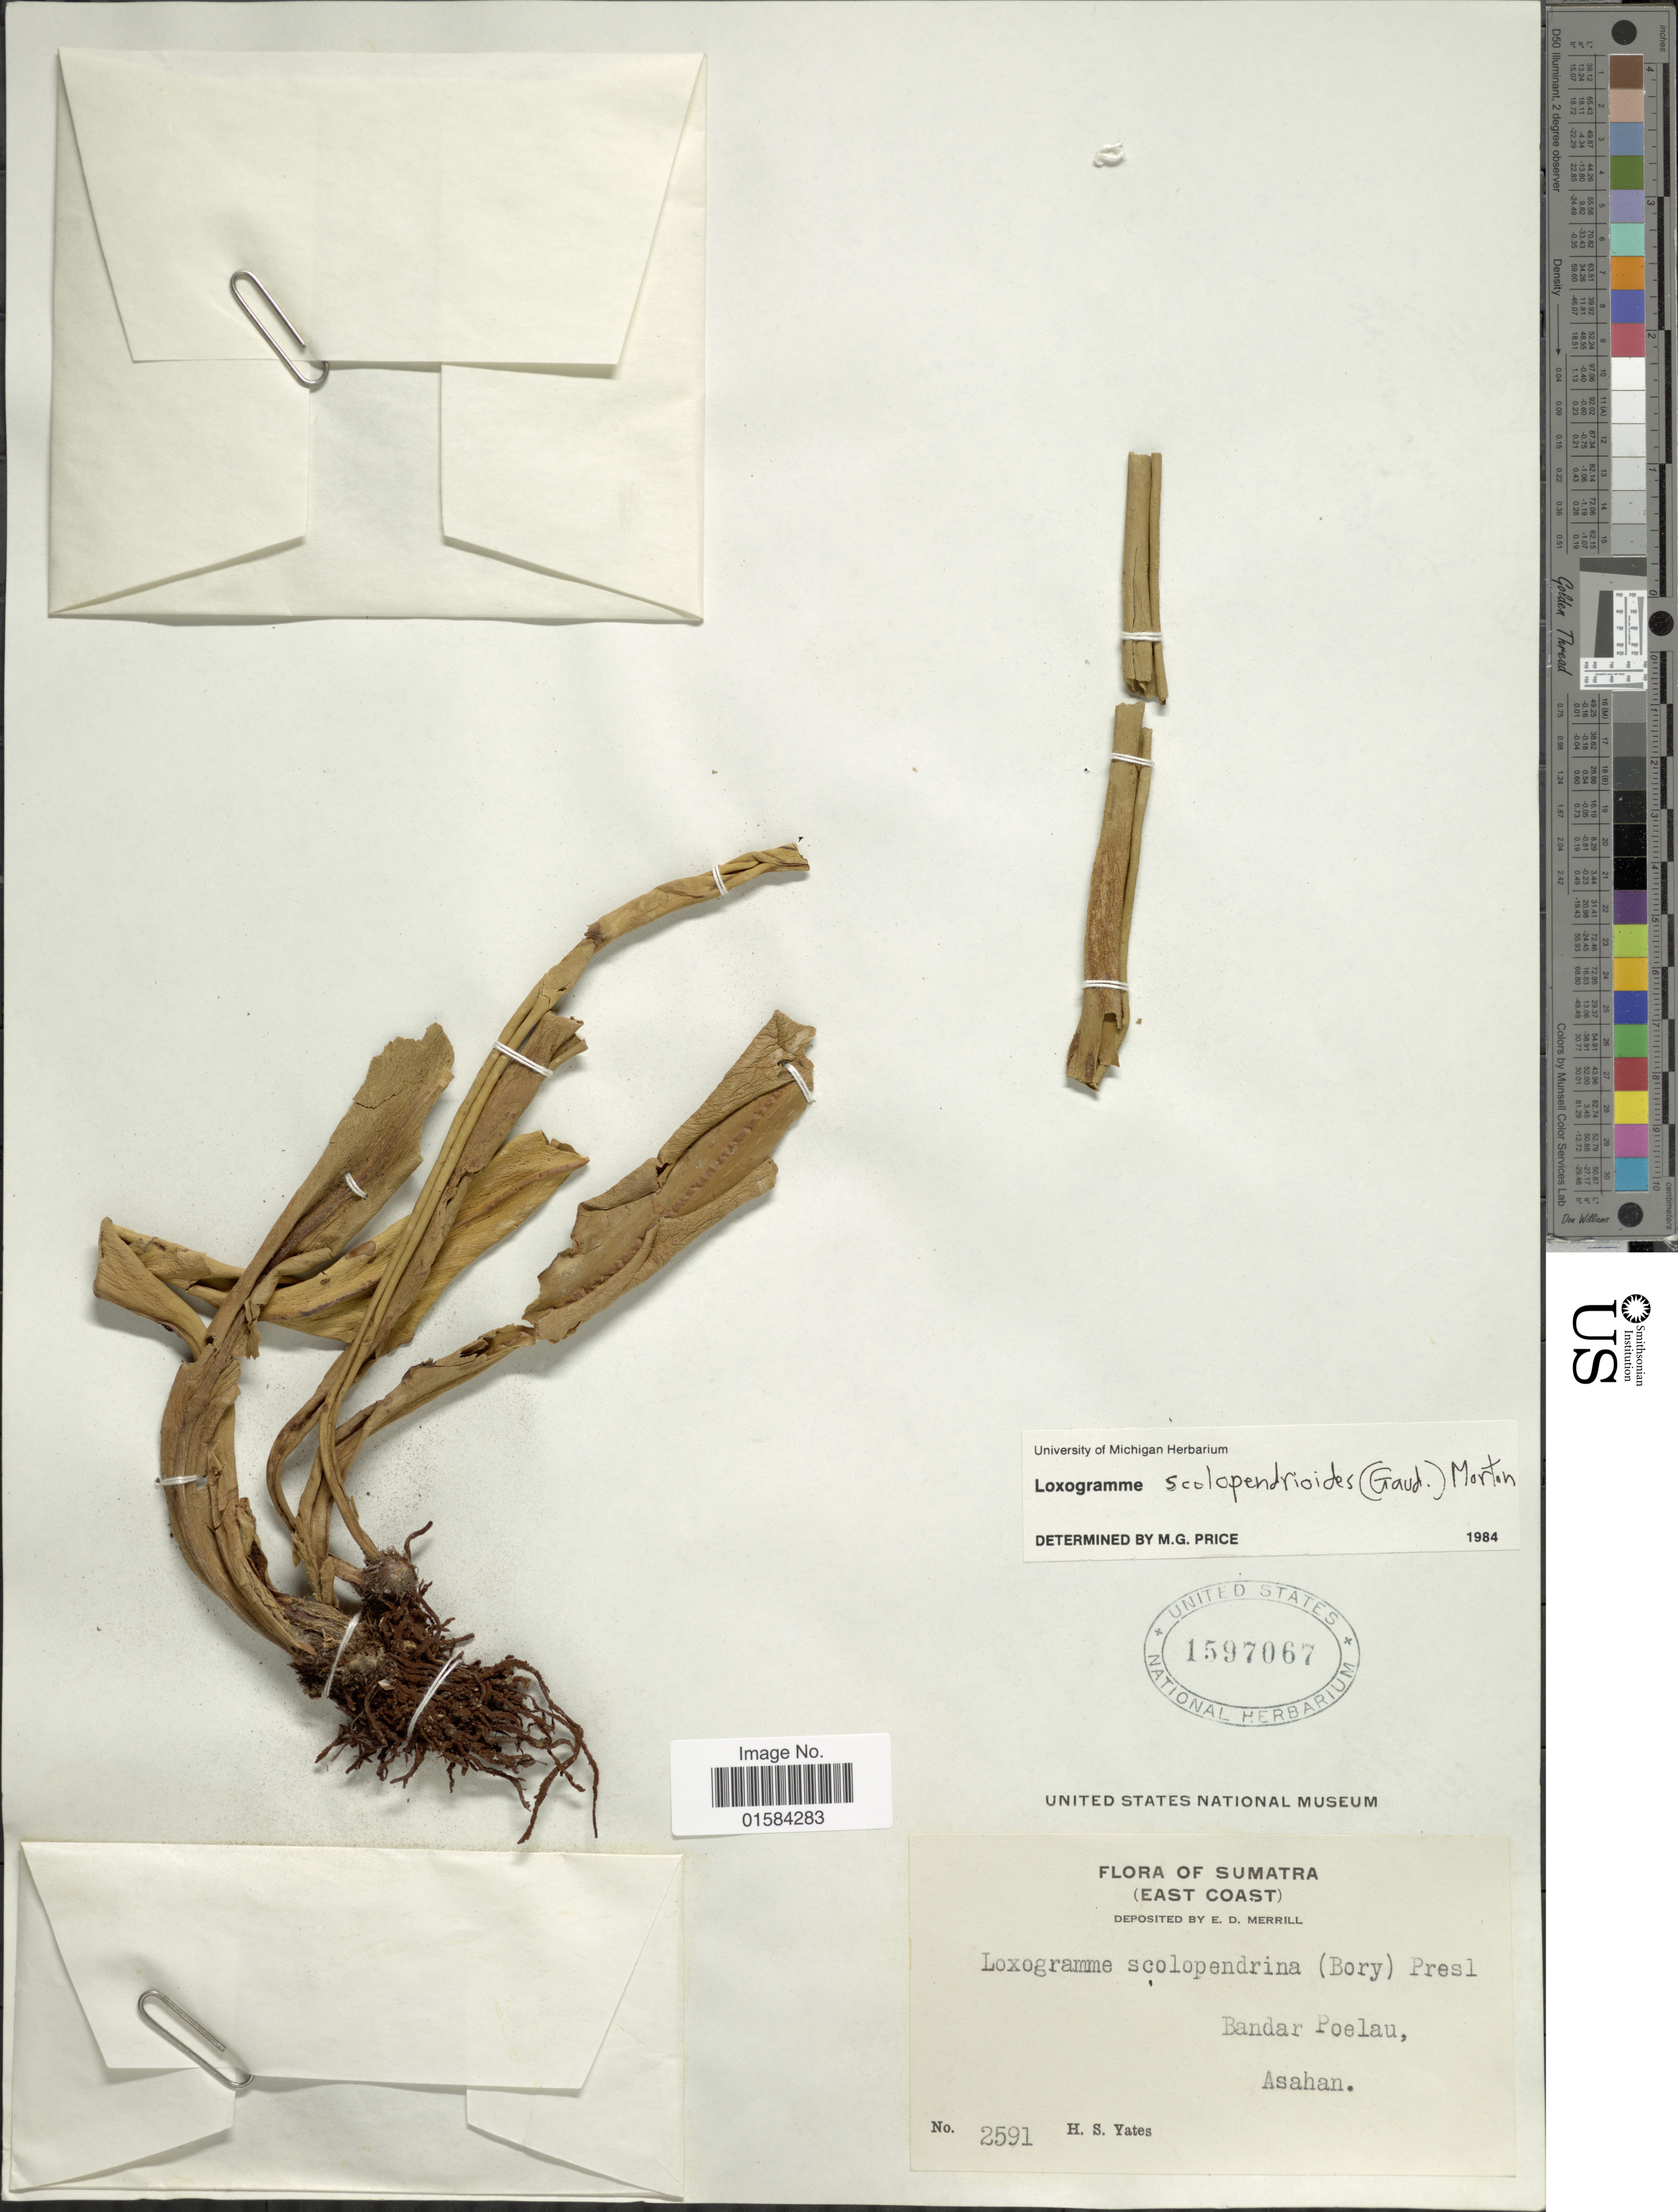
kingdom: Plantae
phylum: Tracheophyta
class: Polypodiopsida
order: Polypodiales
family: Polypodiaceae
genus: Loxogramme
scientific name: Loxogramme scolopendrioides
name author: (Gaudich.) C.V. Morton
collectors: H. S. Yates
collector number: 2591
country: Indonesia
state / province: Sumatra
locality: Sumatra (east Coast), Bandar Poelau, Asahan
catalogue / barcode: US 1597067